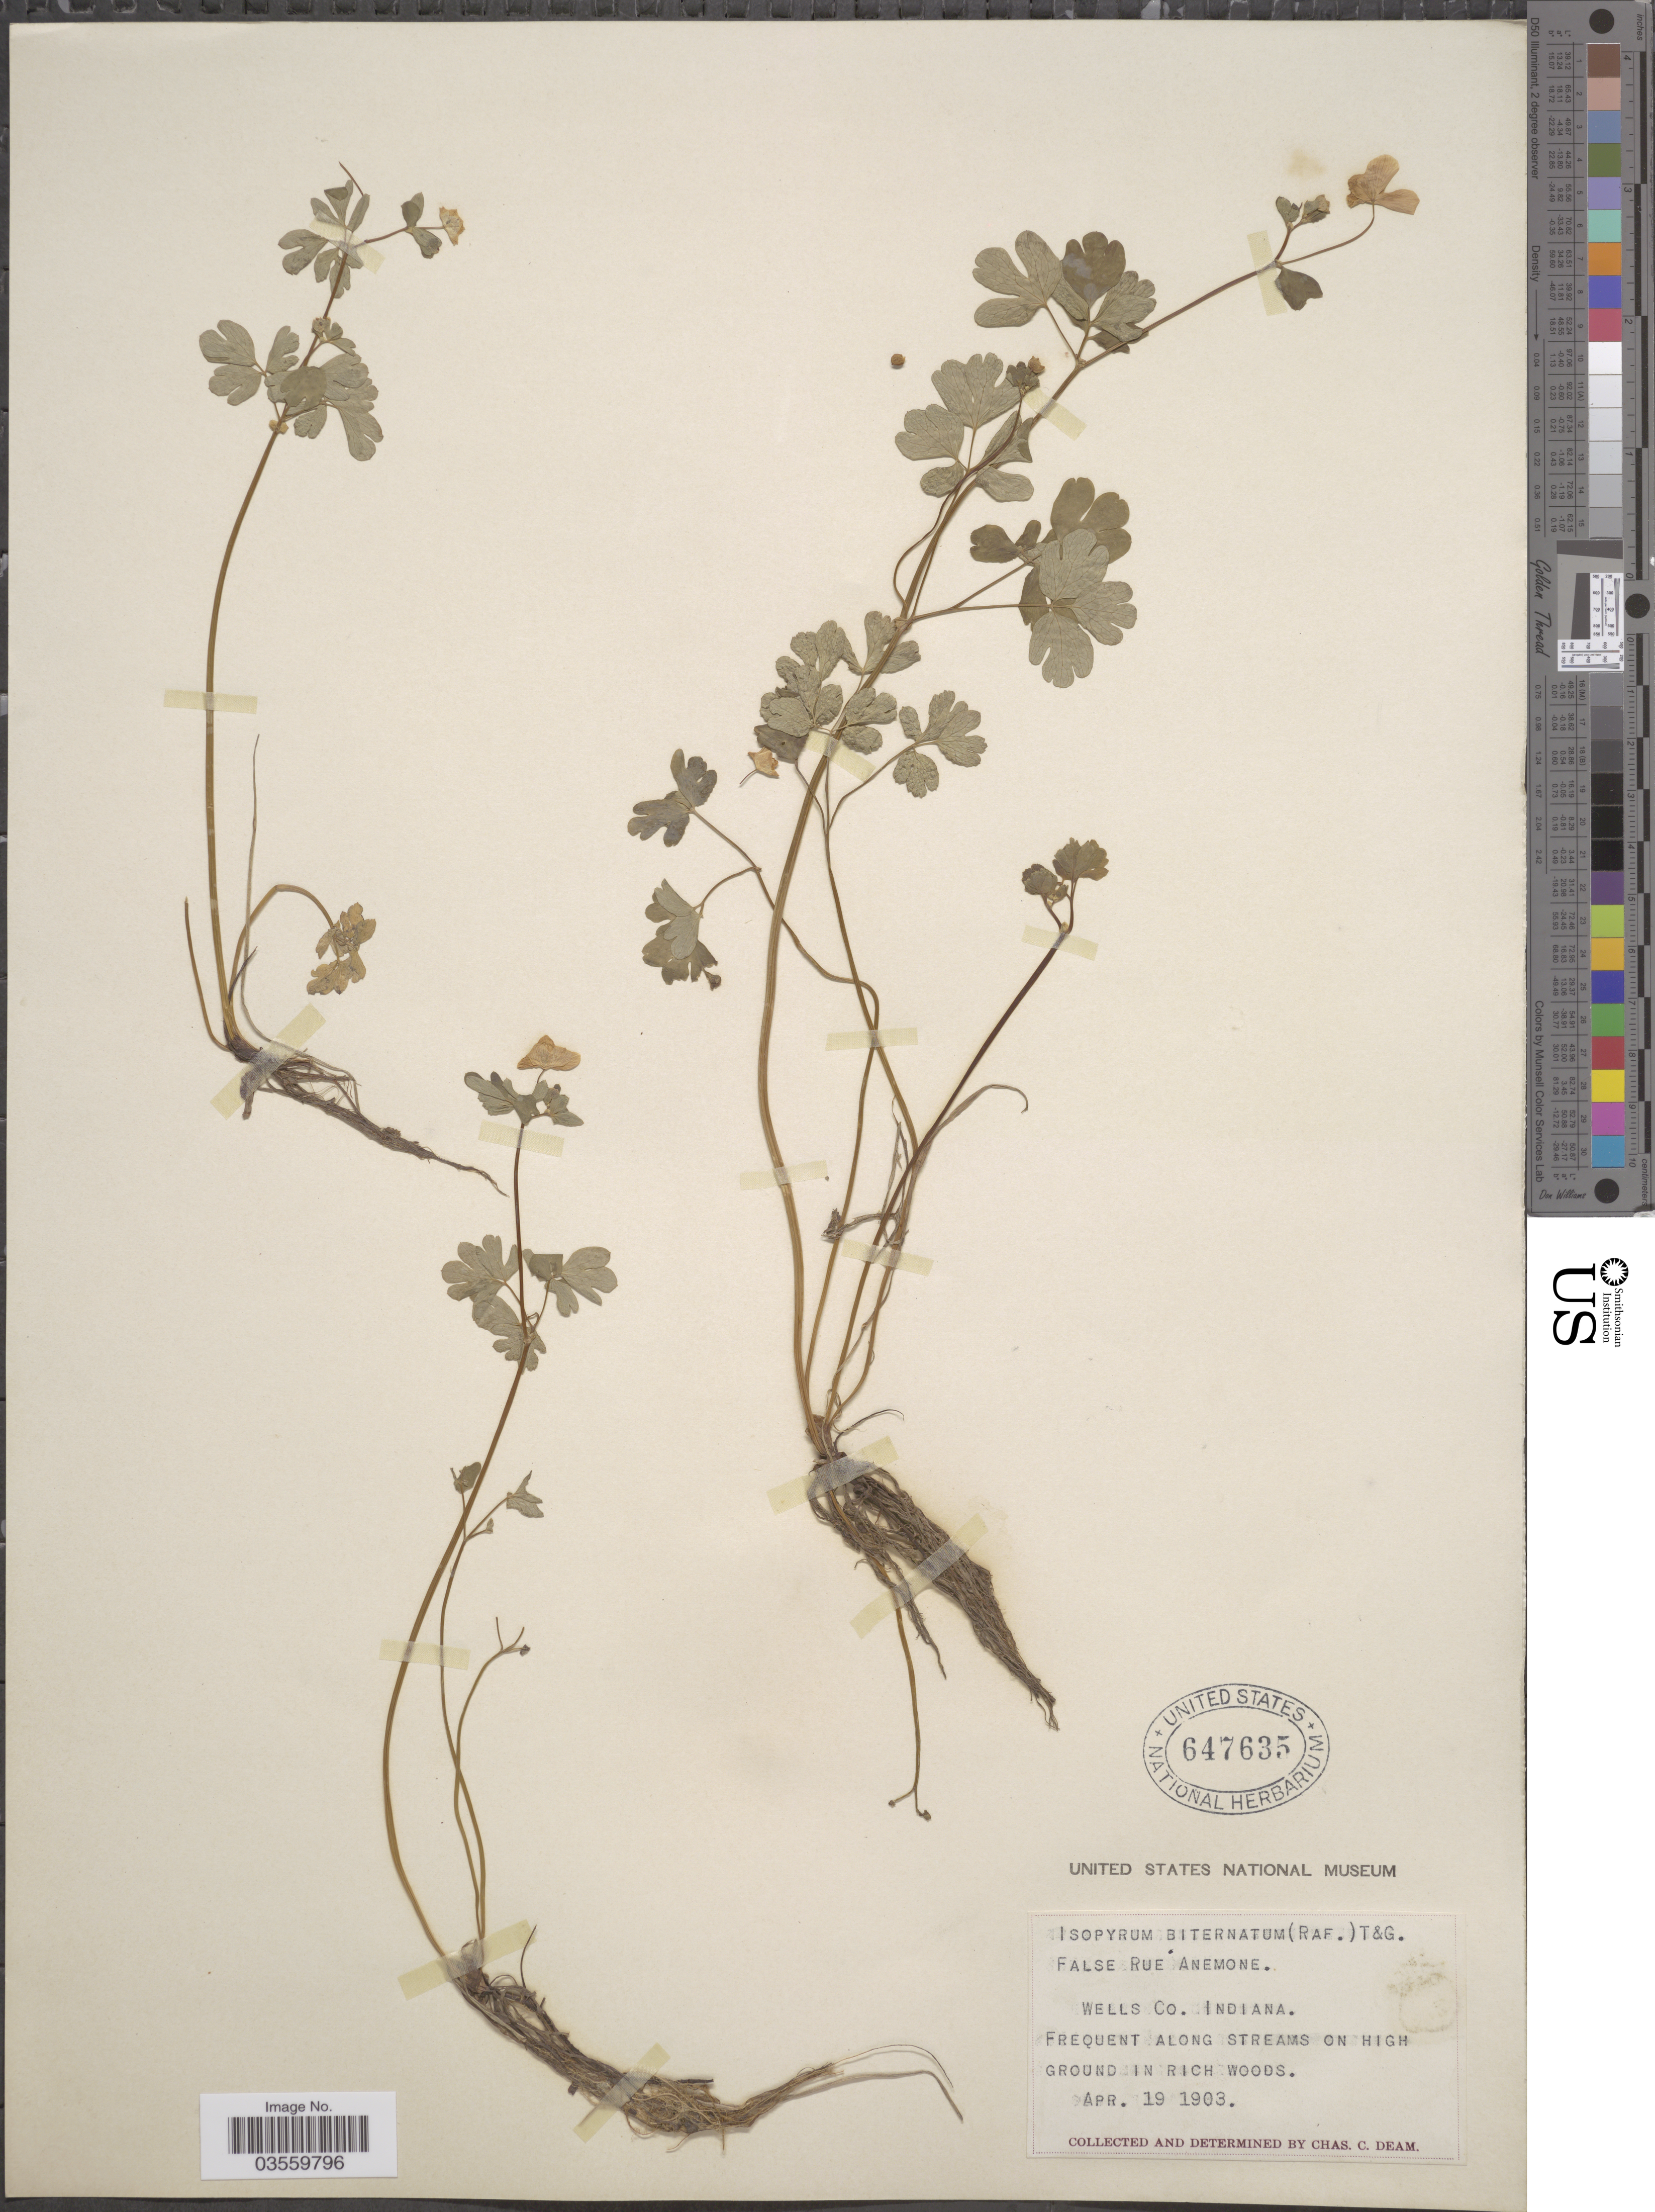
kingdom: Plantae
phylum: Tracheophyta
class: Magnoliopsida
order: Ranunculales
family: Ranunculaceae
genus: Enemion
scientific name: Enemion biternatum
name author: (Torr. & A. Gray) Raf.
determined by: Strong, Mark T., (BOT), Smithsonian Institution - National Museum of Natural History (UNITED STATES)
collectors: C. C. Deam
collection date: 1903-04-19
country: United States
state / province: Indiana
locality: Wells Co.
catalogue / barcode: US 647635